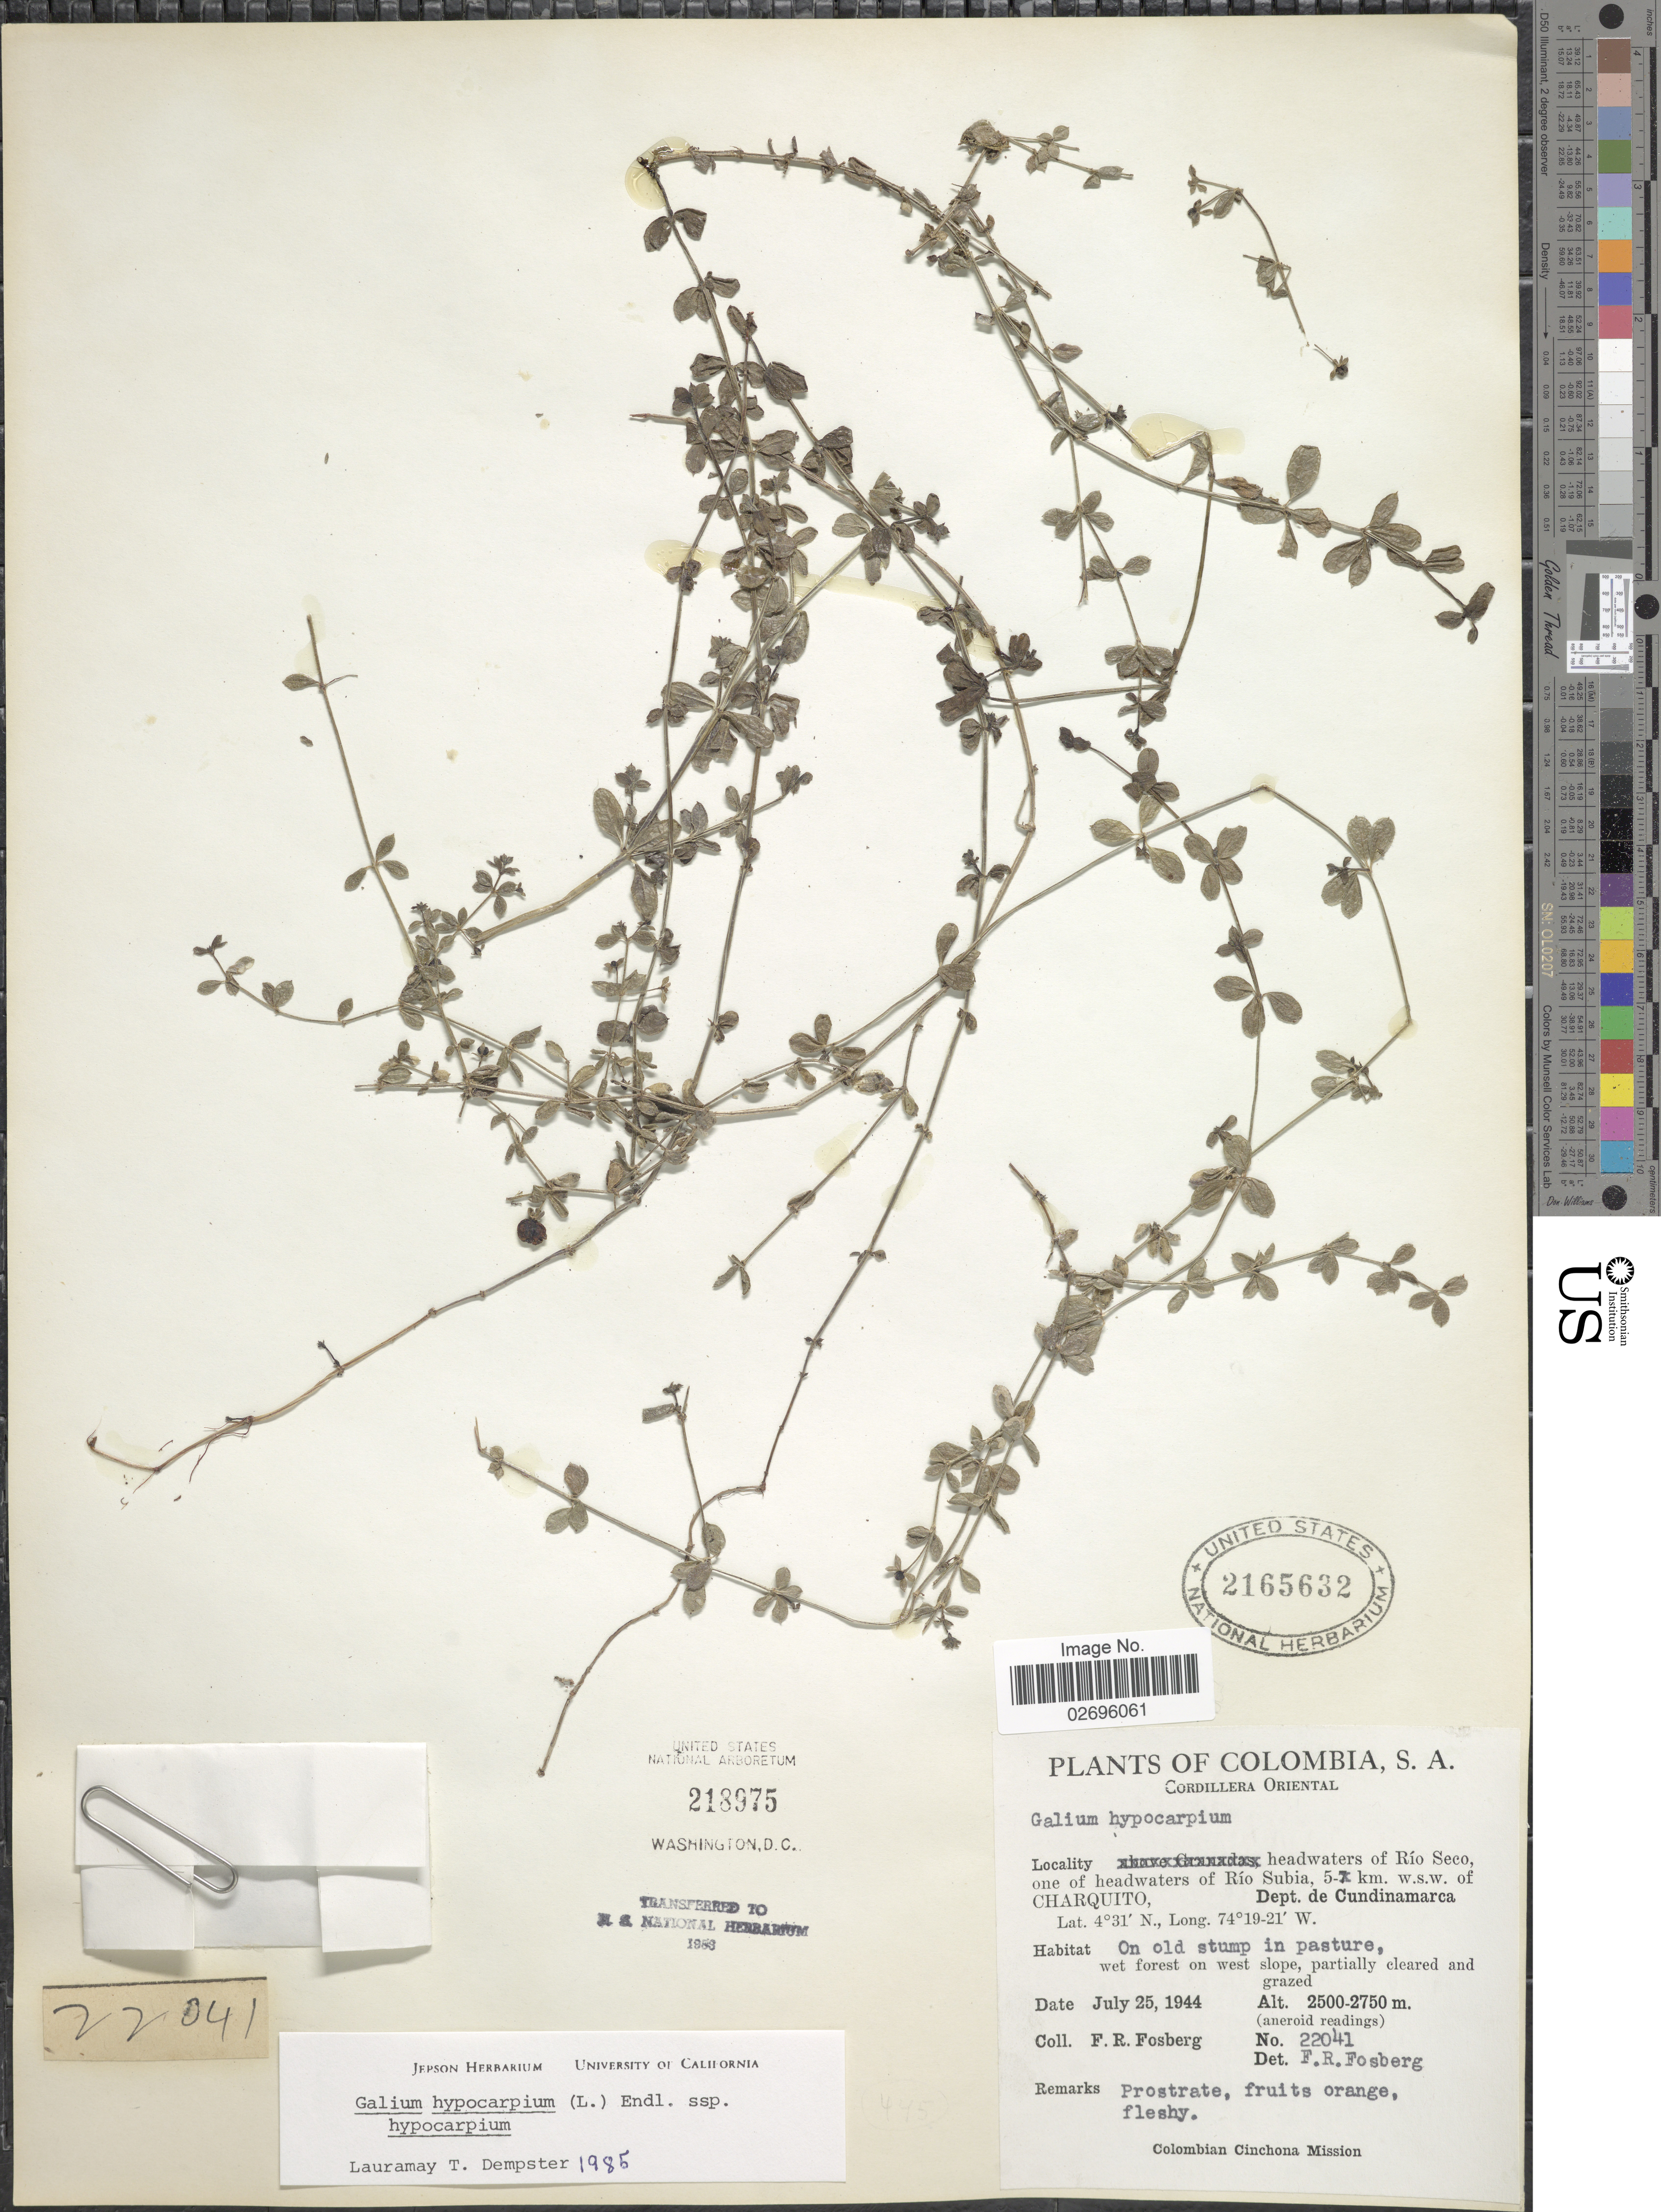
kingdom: Plantae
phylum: Tracheophyta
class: Magnoliopsida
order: Gentianales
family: Rubiaceae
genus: Galium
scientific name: Galium hypocarpium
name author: (L.) Endl. ex Griseb.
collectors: F. R. Fosberg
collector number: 22041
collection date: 1944-07-25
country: Colombia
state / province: Cundinamarca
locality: Cordillera Oriental. Headwaters of Río Seco, on of headwaters of Río Subia, 5 km w.s.w. of Charquito, Dept. de Cundinamarca.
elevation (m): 2500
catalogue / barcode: US 2165632